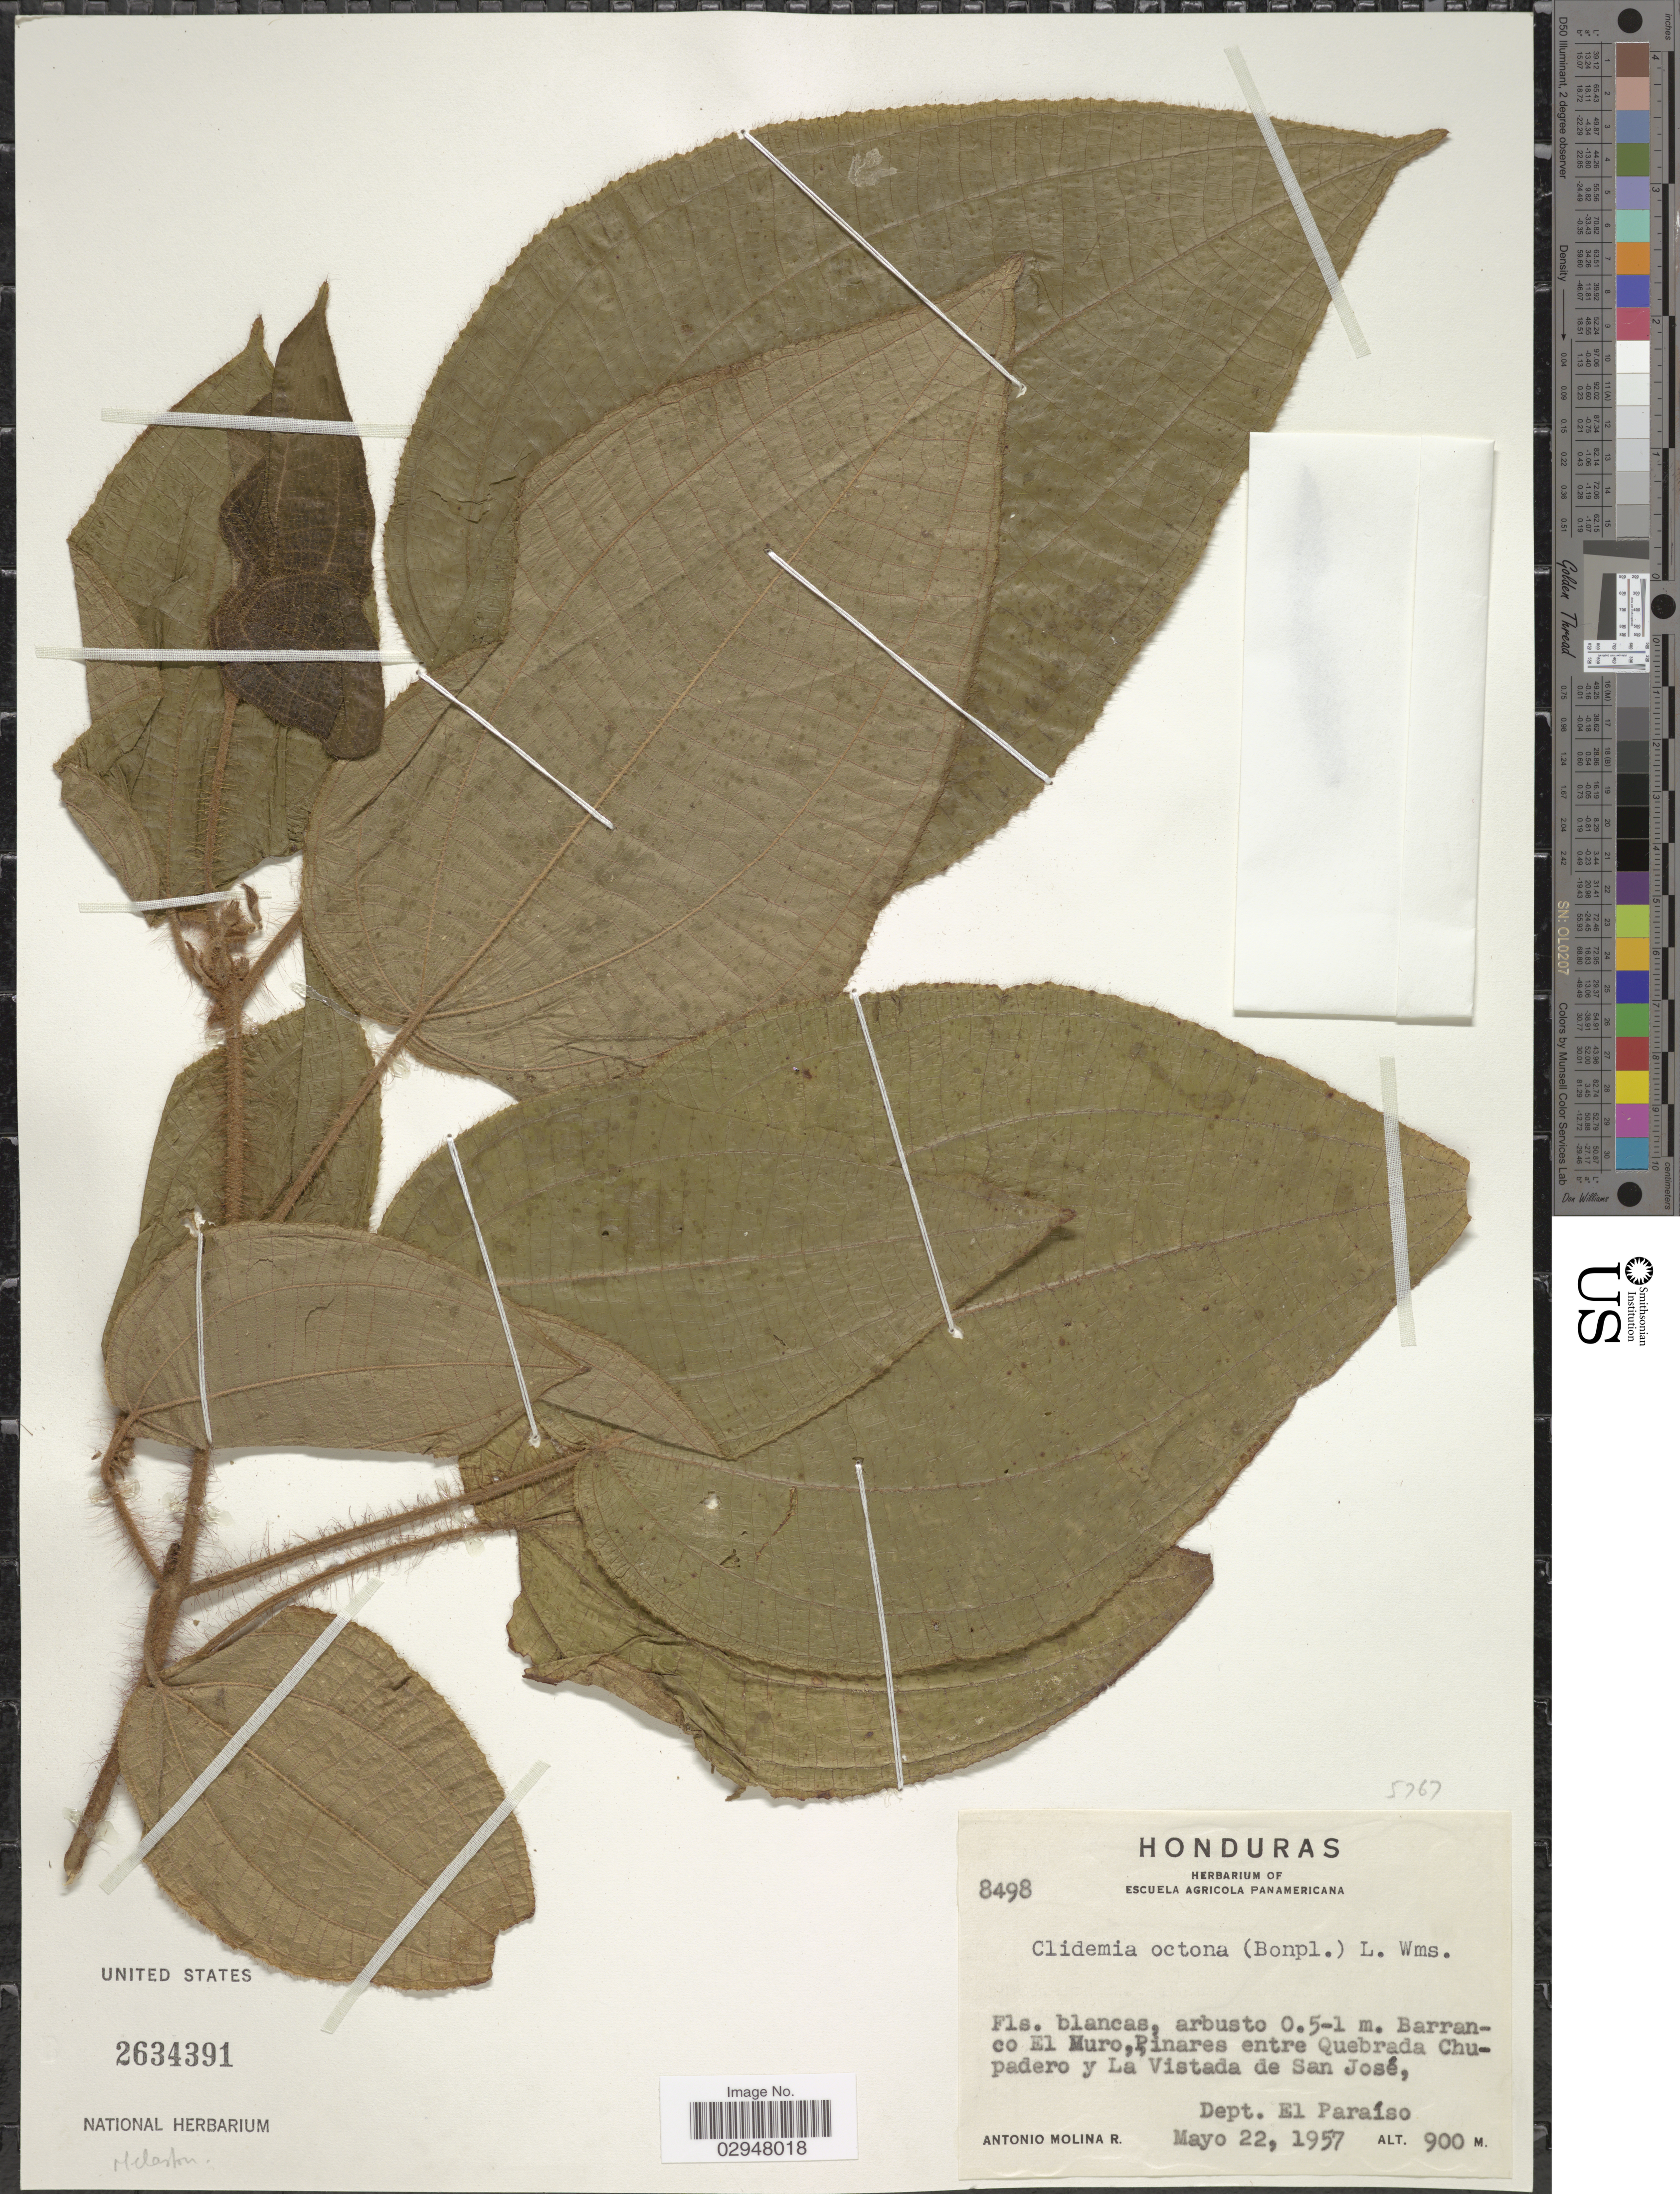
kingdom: Plantae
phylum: Tracheophyta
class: Magnoliopsida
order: Myrtales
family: Melastomataceae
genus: Clidemia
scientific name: Clidemia octona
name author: (Bonpl.) L.O. Williams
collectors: A. Molina R.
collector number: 8498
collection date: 1957-05-22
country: Honduras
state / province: El Paraíso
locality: Barranco El Muro, Pinares entre Quebrada Chupadero y La Vistada de San José, Dept. El Paraíso.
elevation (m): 900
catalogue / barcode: US 2634391